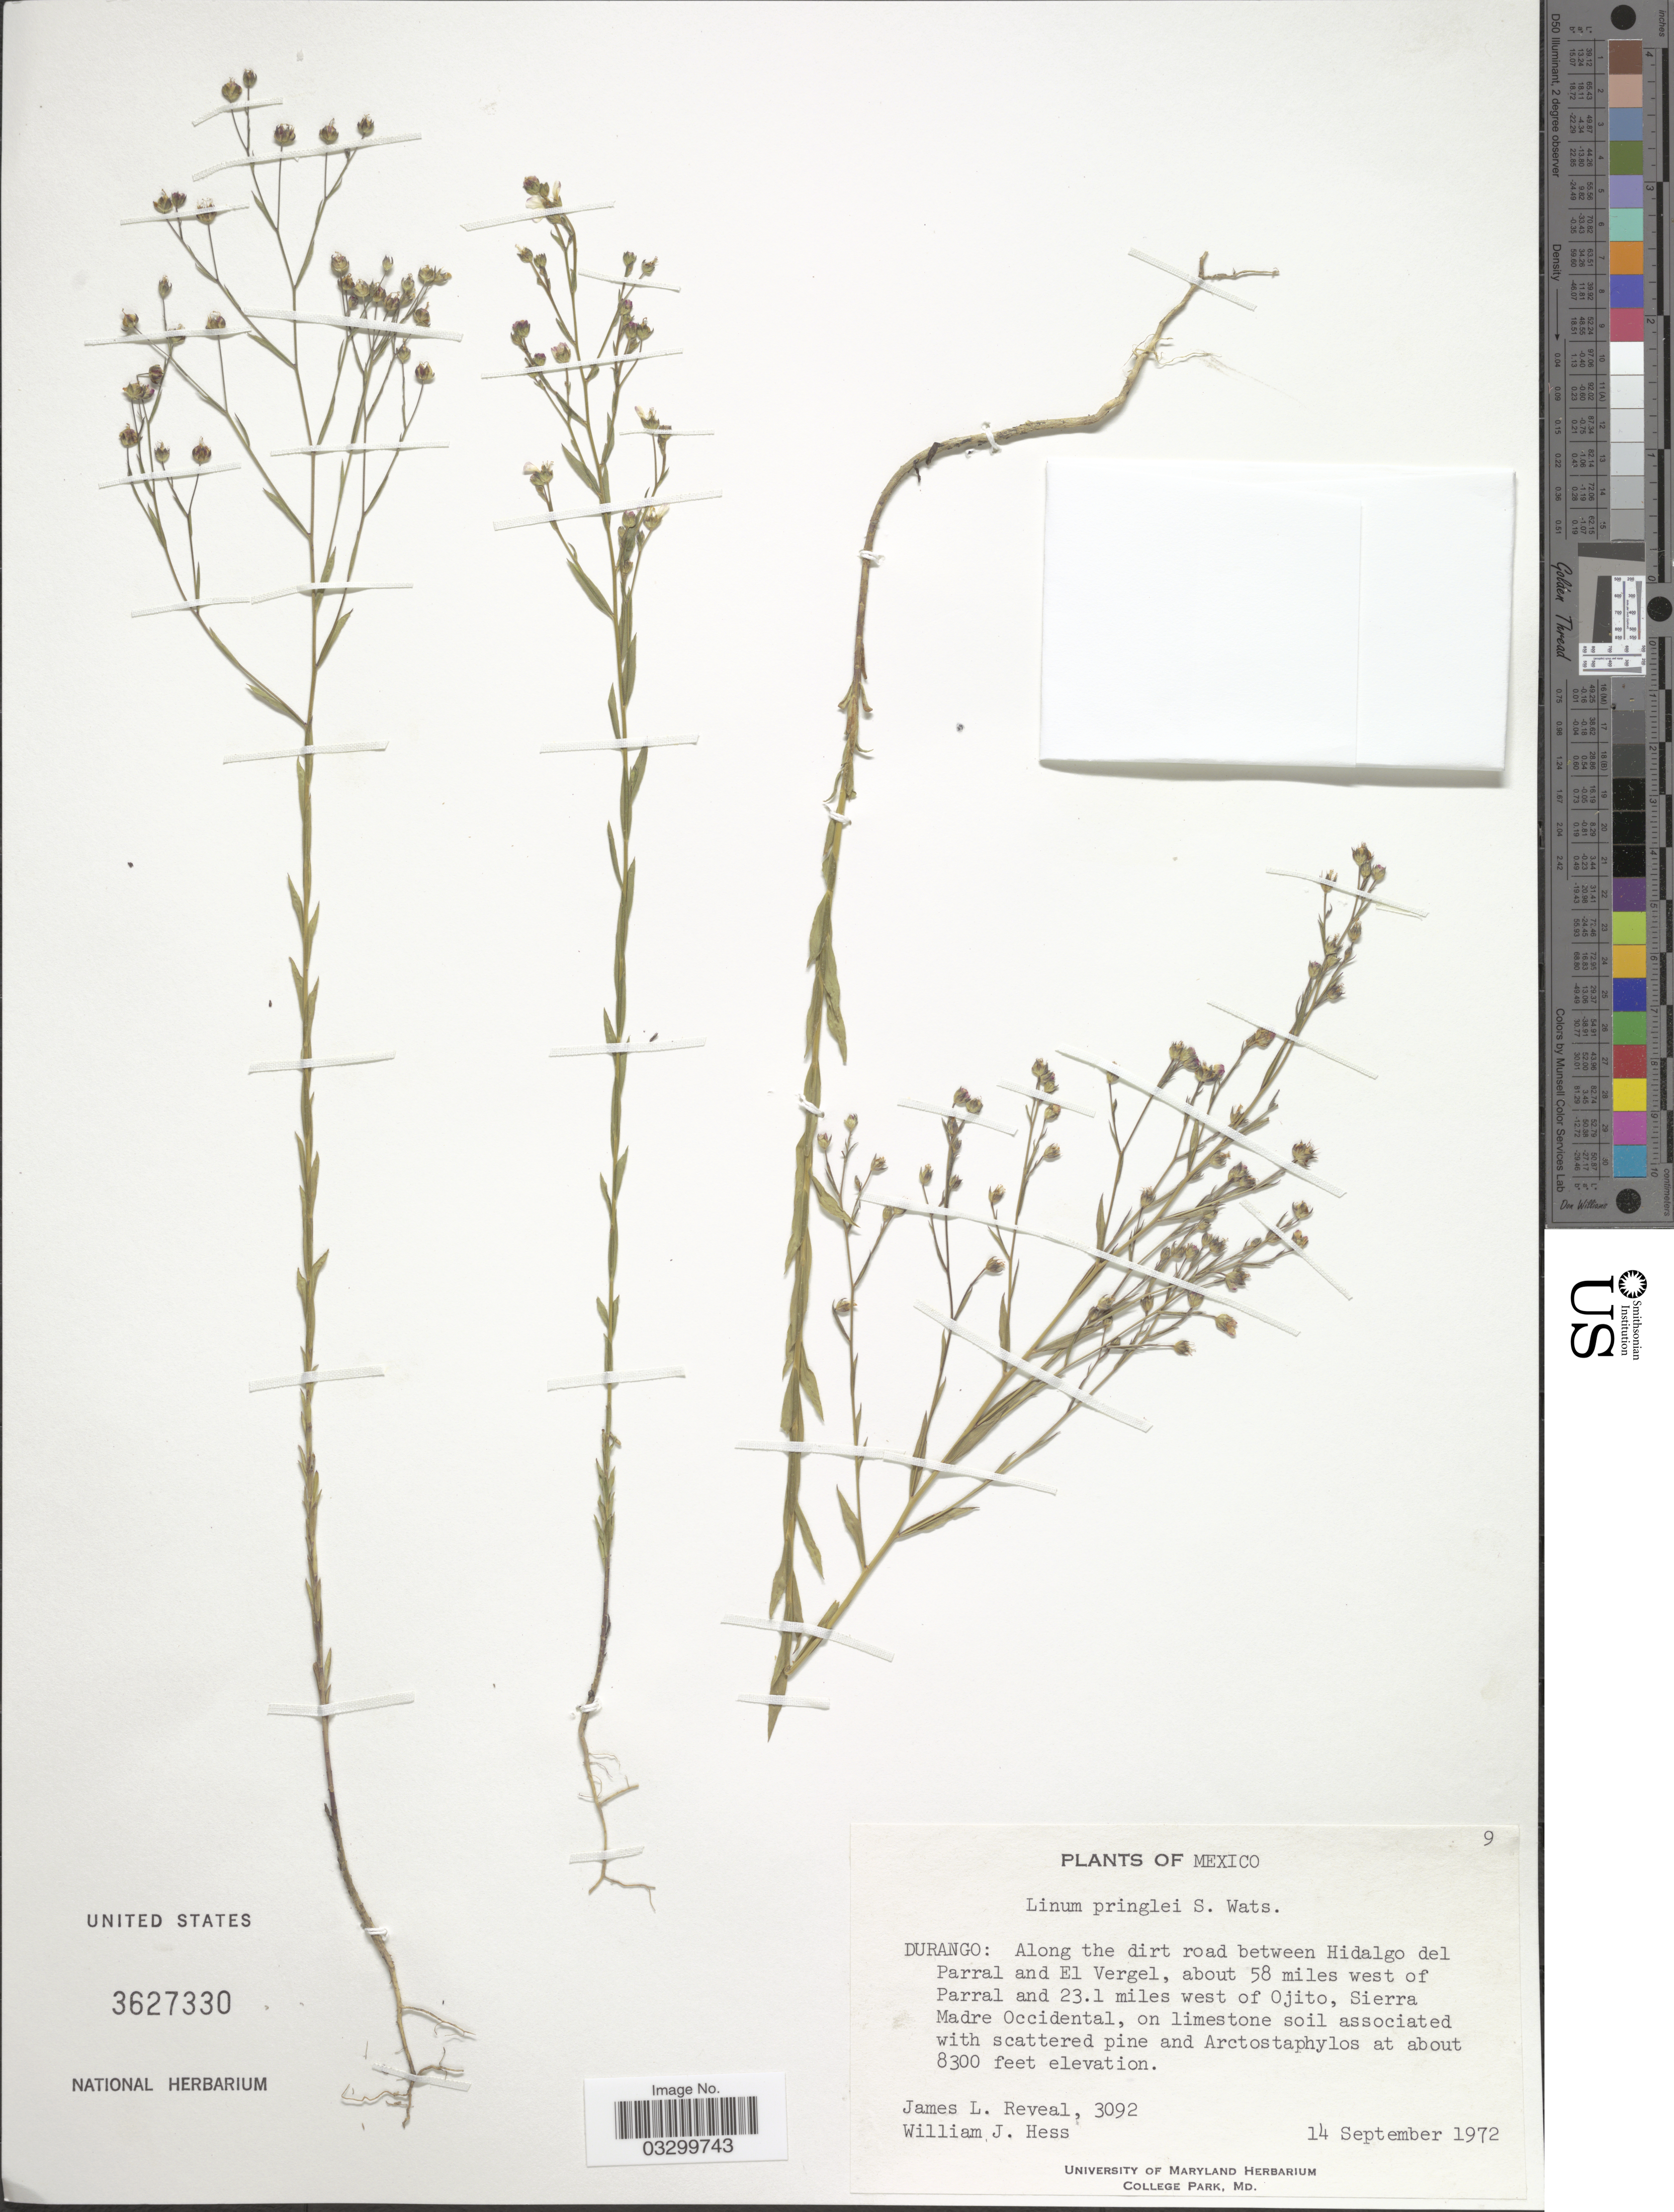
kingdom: Plantae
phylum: Tracheophyta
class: Magnoliopsida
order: Malpighiales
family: Linaceae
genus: Linum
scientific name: Linum pringlei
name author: S. Watson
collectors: J. L. Reveal & W. Hess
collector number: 3092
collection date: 1972-09-14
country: Mexico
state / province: Durango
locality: Along the dirt road between Hidalgo del Parral and El Vergel, about 58 miles west of Parral and 23.1 miles west of Ojito, Sierra Madre Occidental.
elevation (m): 2530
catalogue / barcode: US 3627330